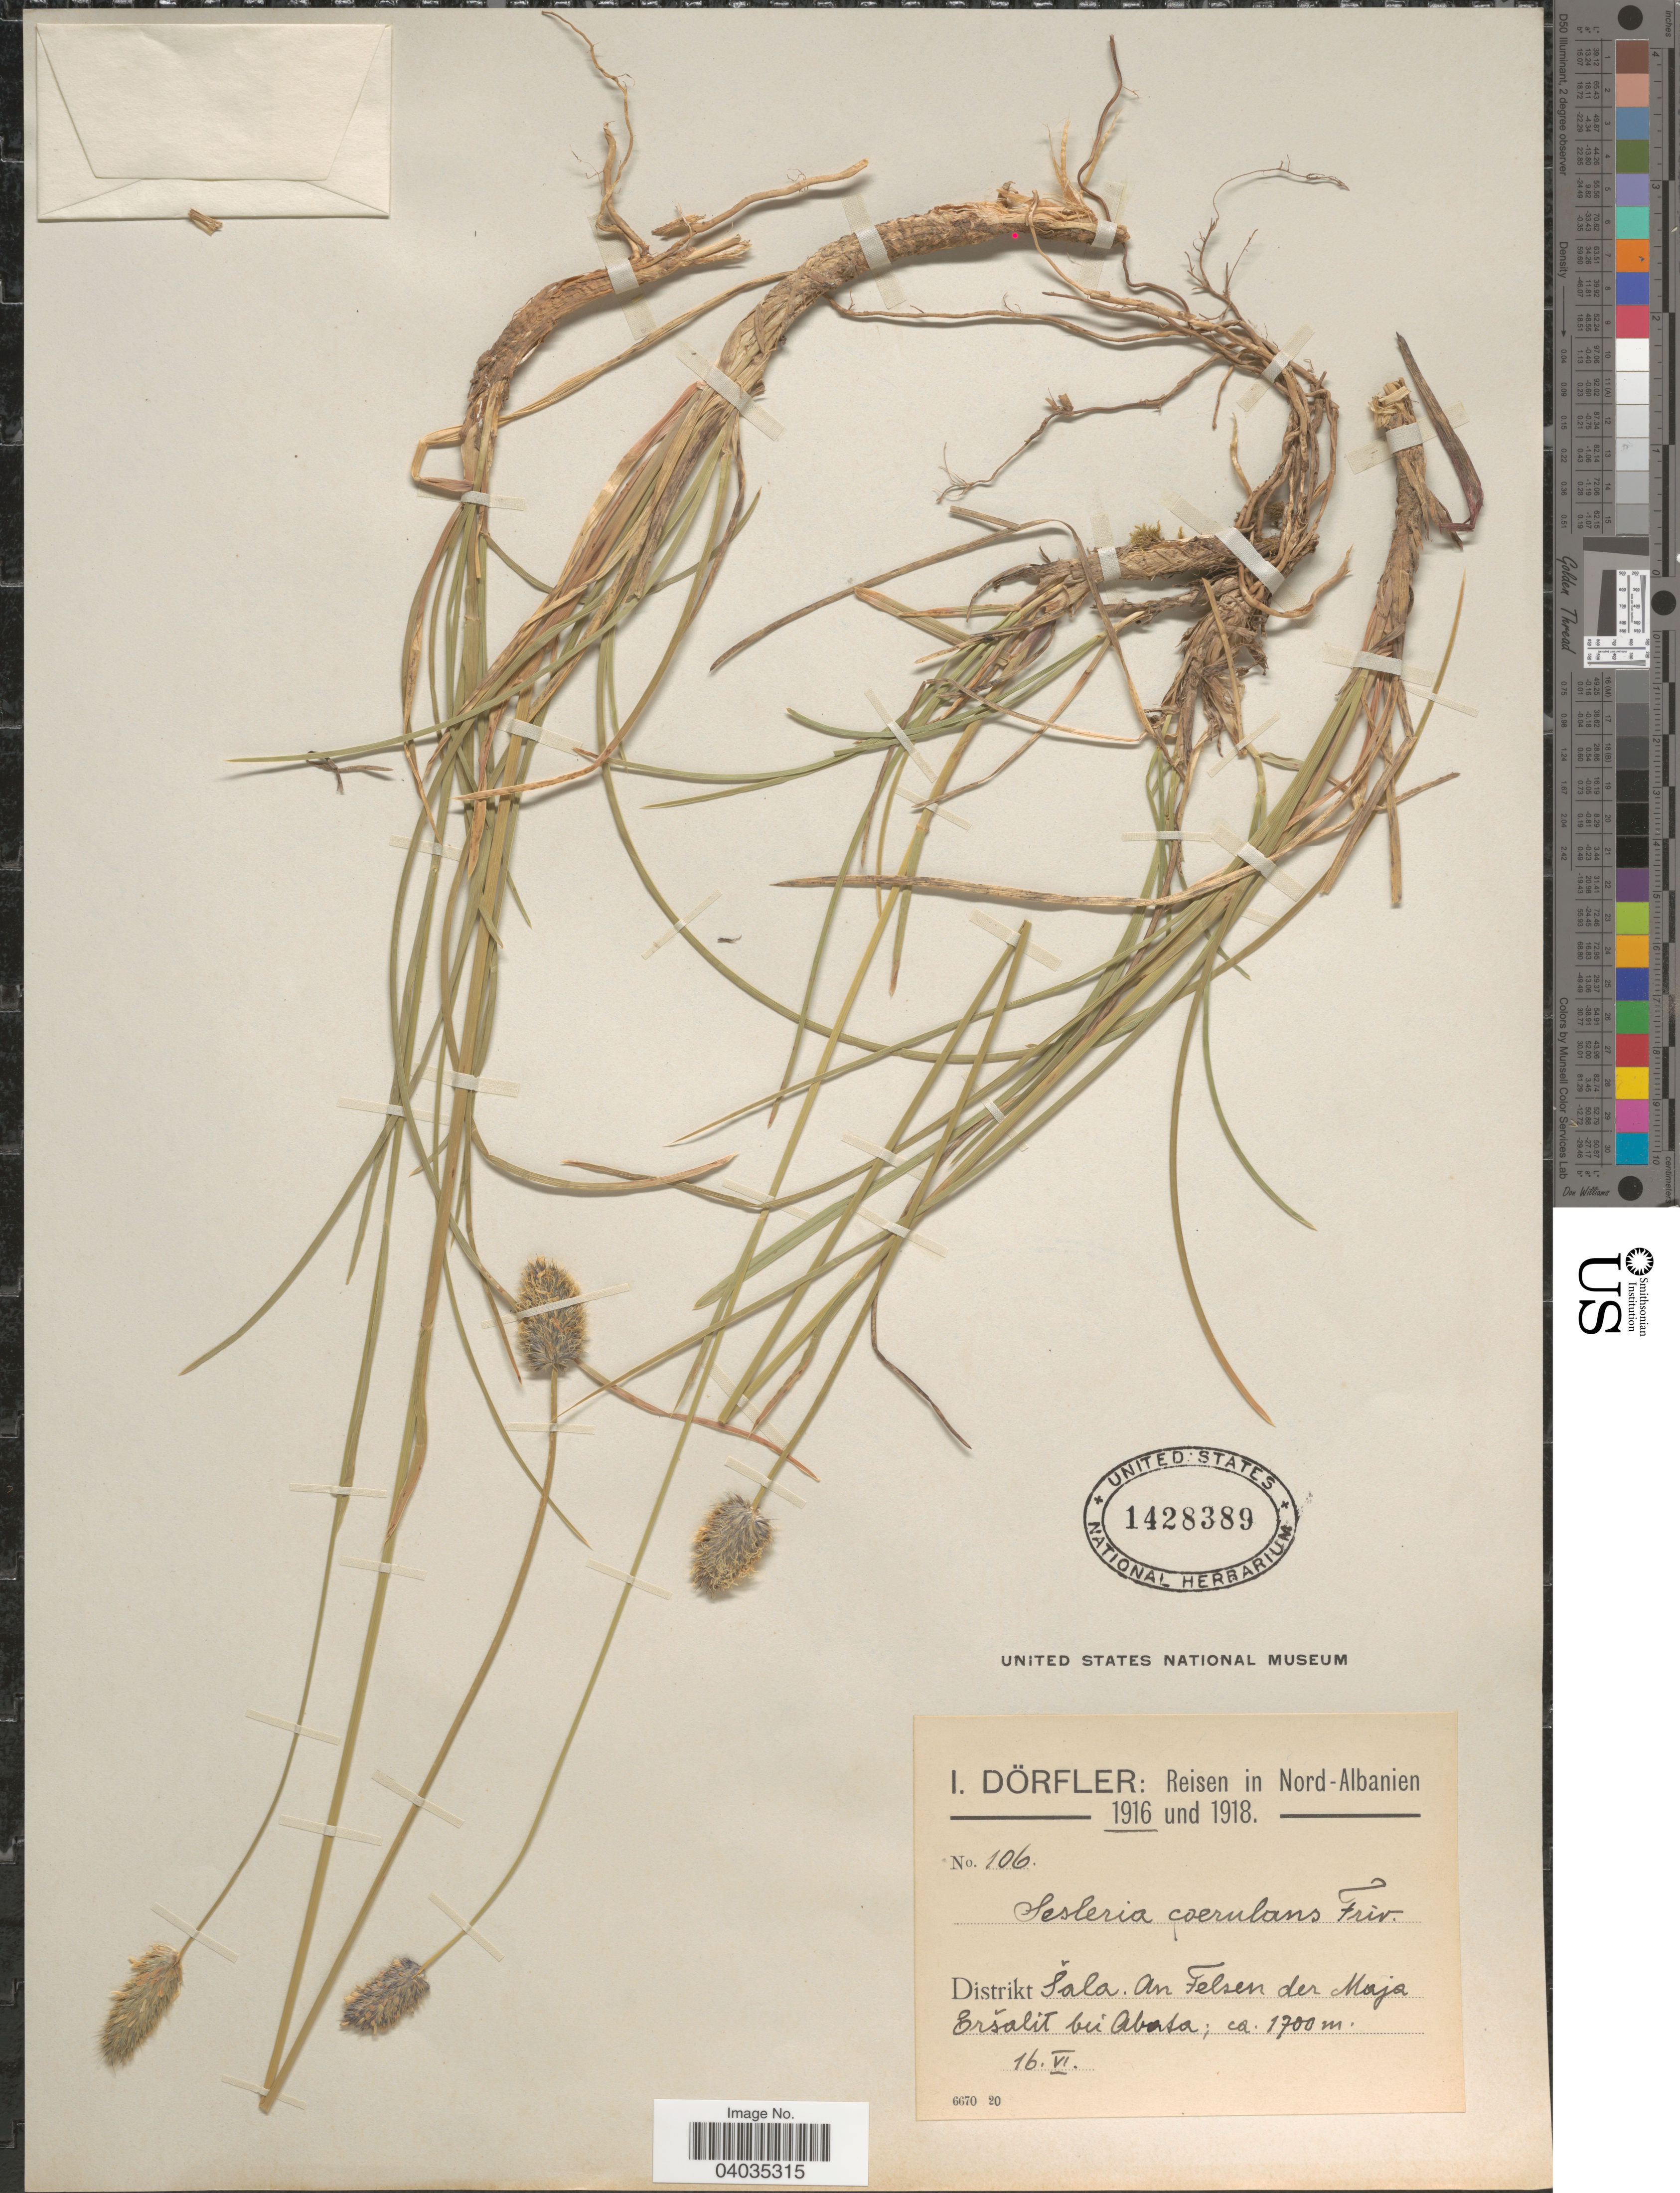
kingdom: Plantae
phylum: Tracheophyta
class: Liliopsida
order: Poales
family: Poaceae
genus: Sesleria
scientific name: Sesleria coerulans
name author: Friv.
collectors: I. Dörfler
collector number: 106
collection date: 1916-06-16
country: Albania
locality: Nord-Albanien. Distrikt Sala. An Felsen der Maja Brsalit bei Abasta. [interpreted]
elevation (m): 1700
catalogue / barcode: US 1428389